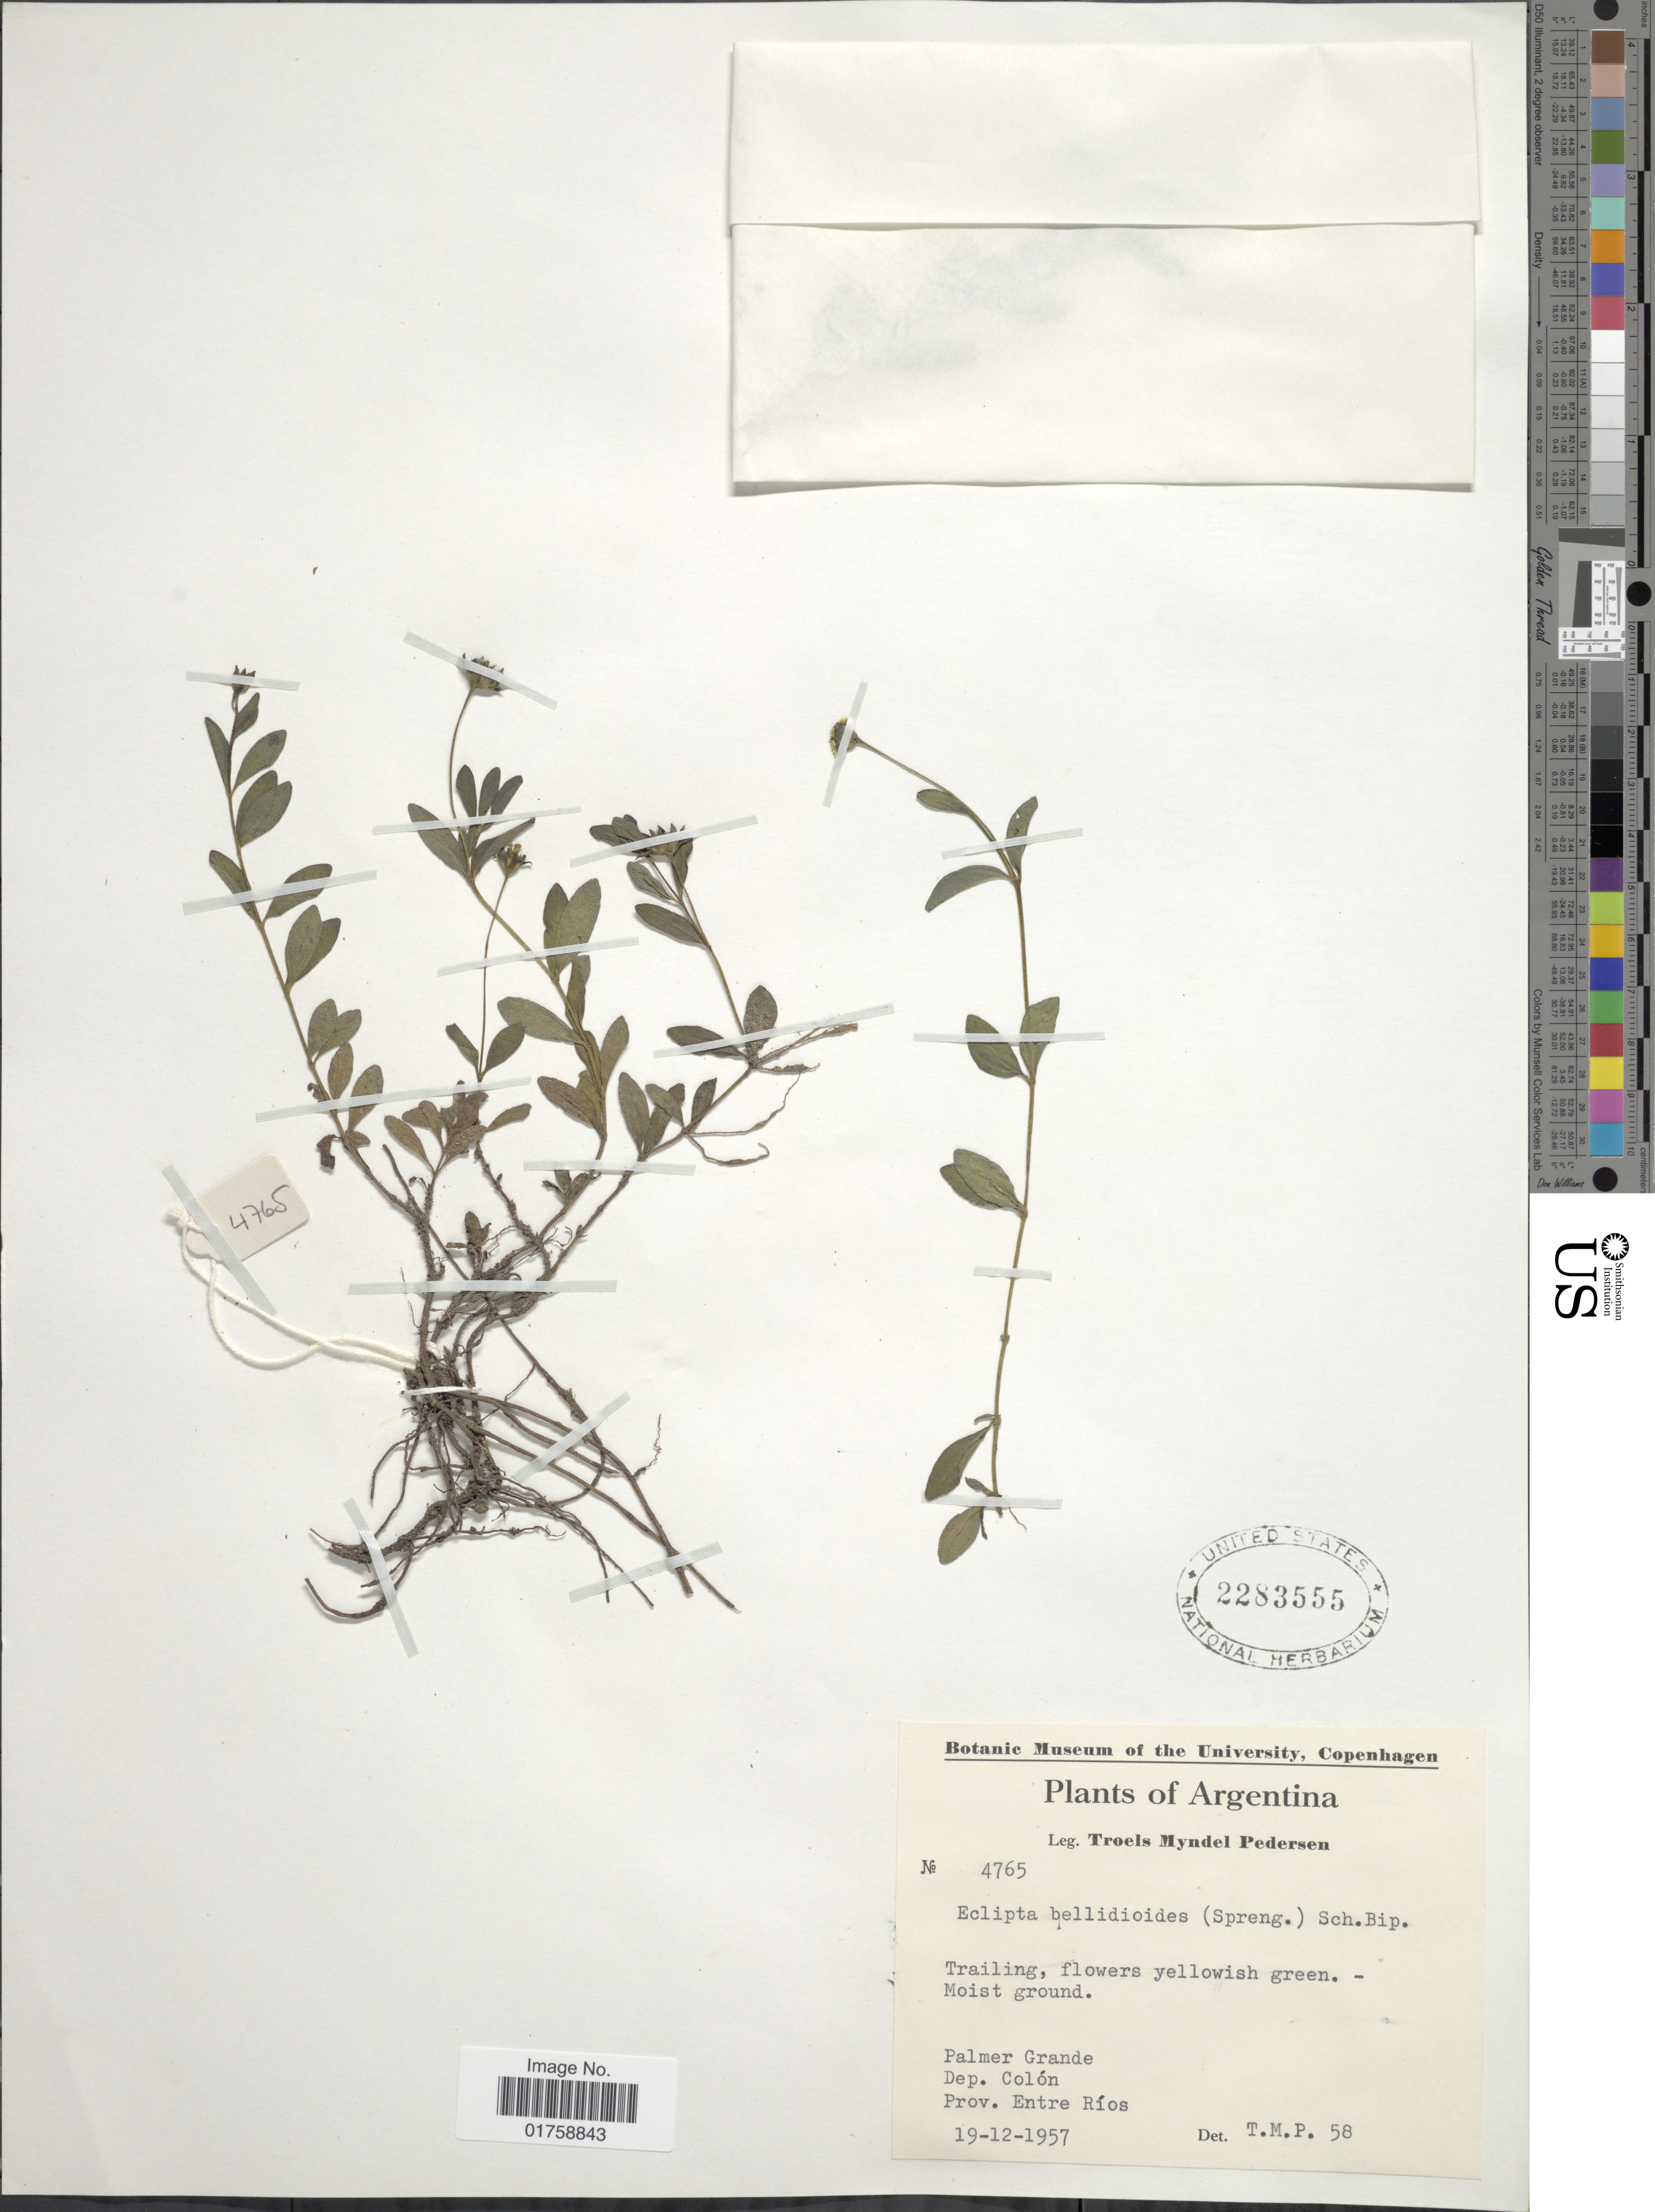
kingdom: Plantae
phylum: Tracheophyta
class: Magnoliopsida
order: Asterales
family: Asteraceae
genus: Eclipta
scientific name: Eclipta bellidioides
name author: (Spreng.) Sch. Bip. & S.F. Blake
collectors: T. Pederson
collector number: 4765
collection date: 1957-12-18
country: Argentina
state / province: Entre Rios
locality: Palmer Grande. Dep. Colon. Prov. Entre Rios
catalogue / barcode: US 2283555